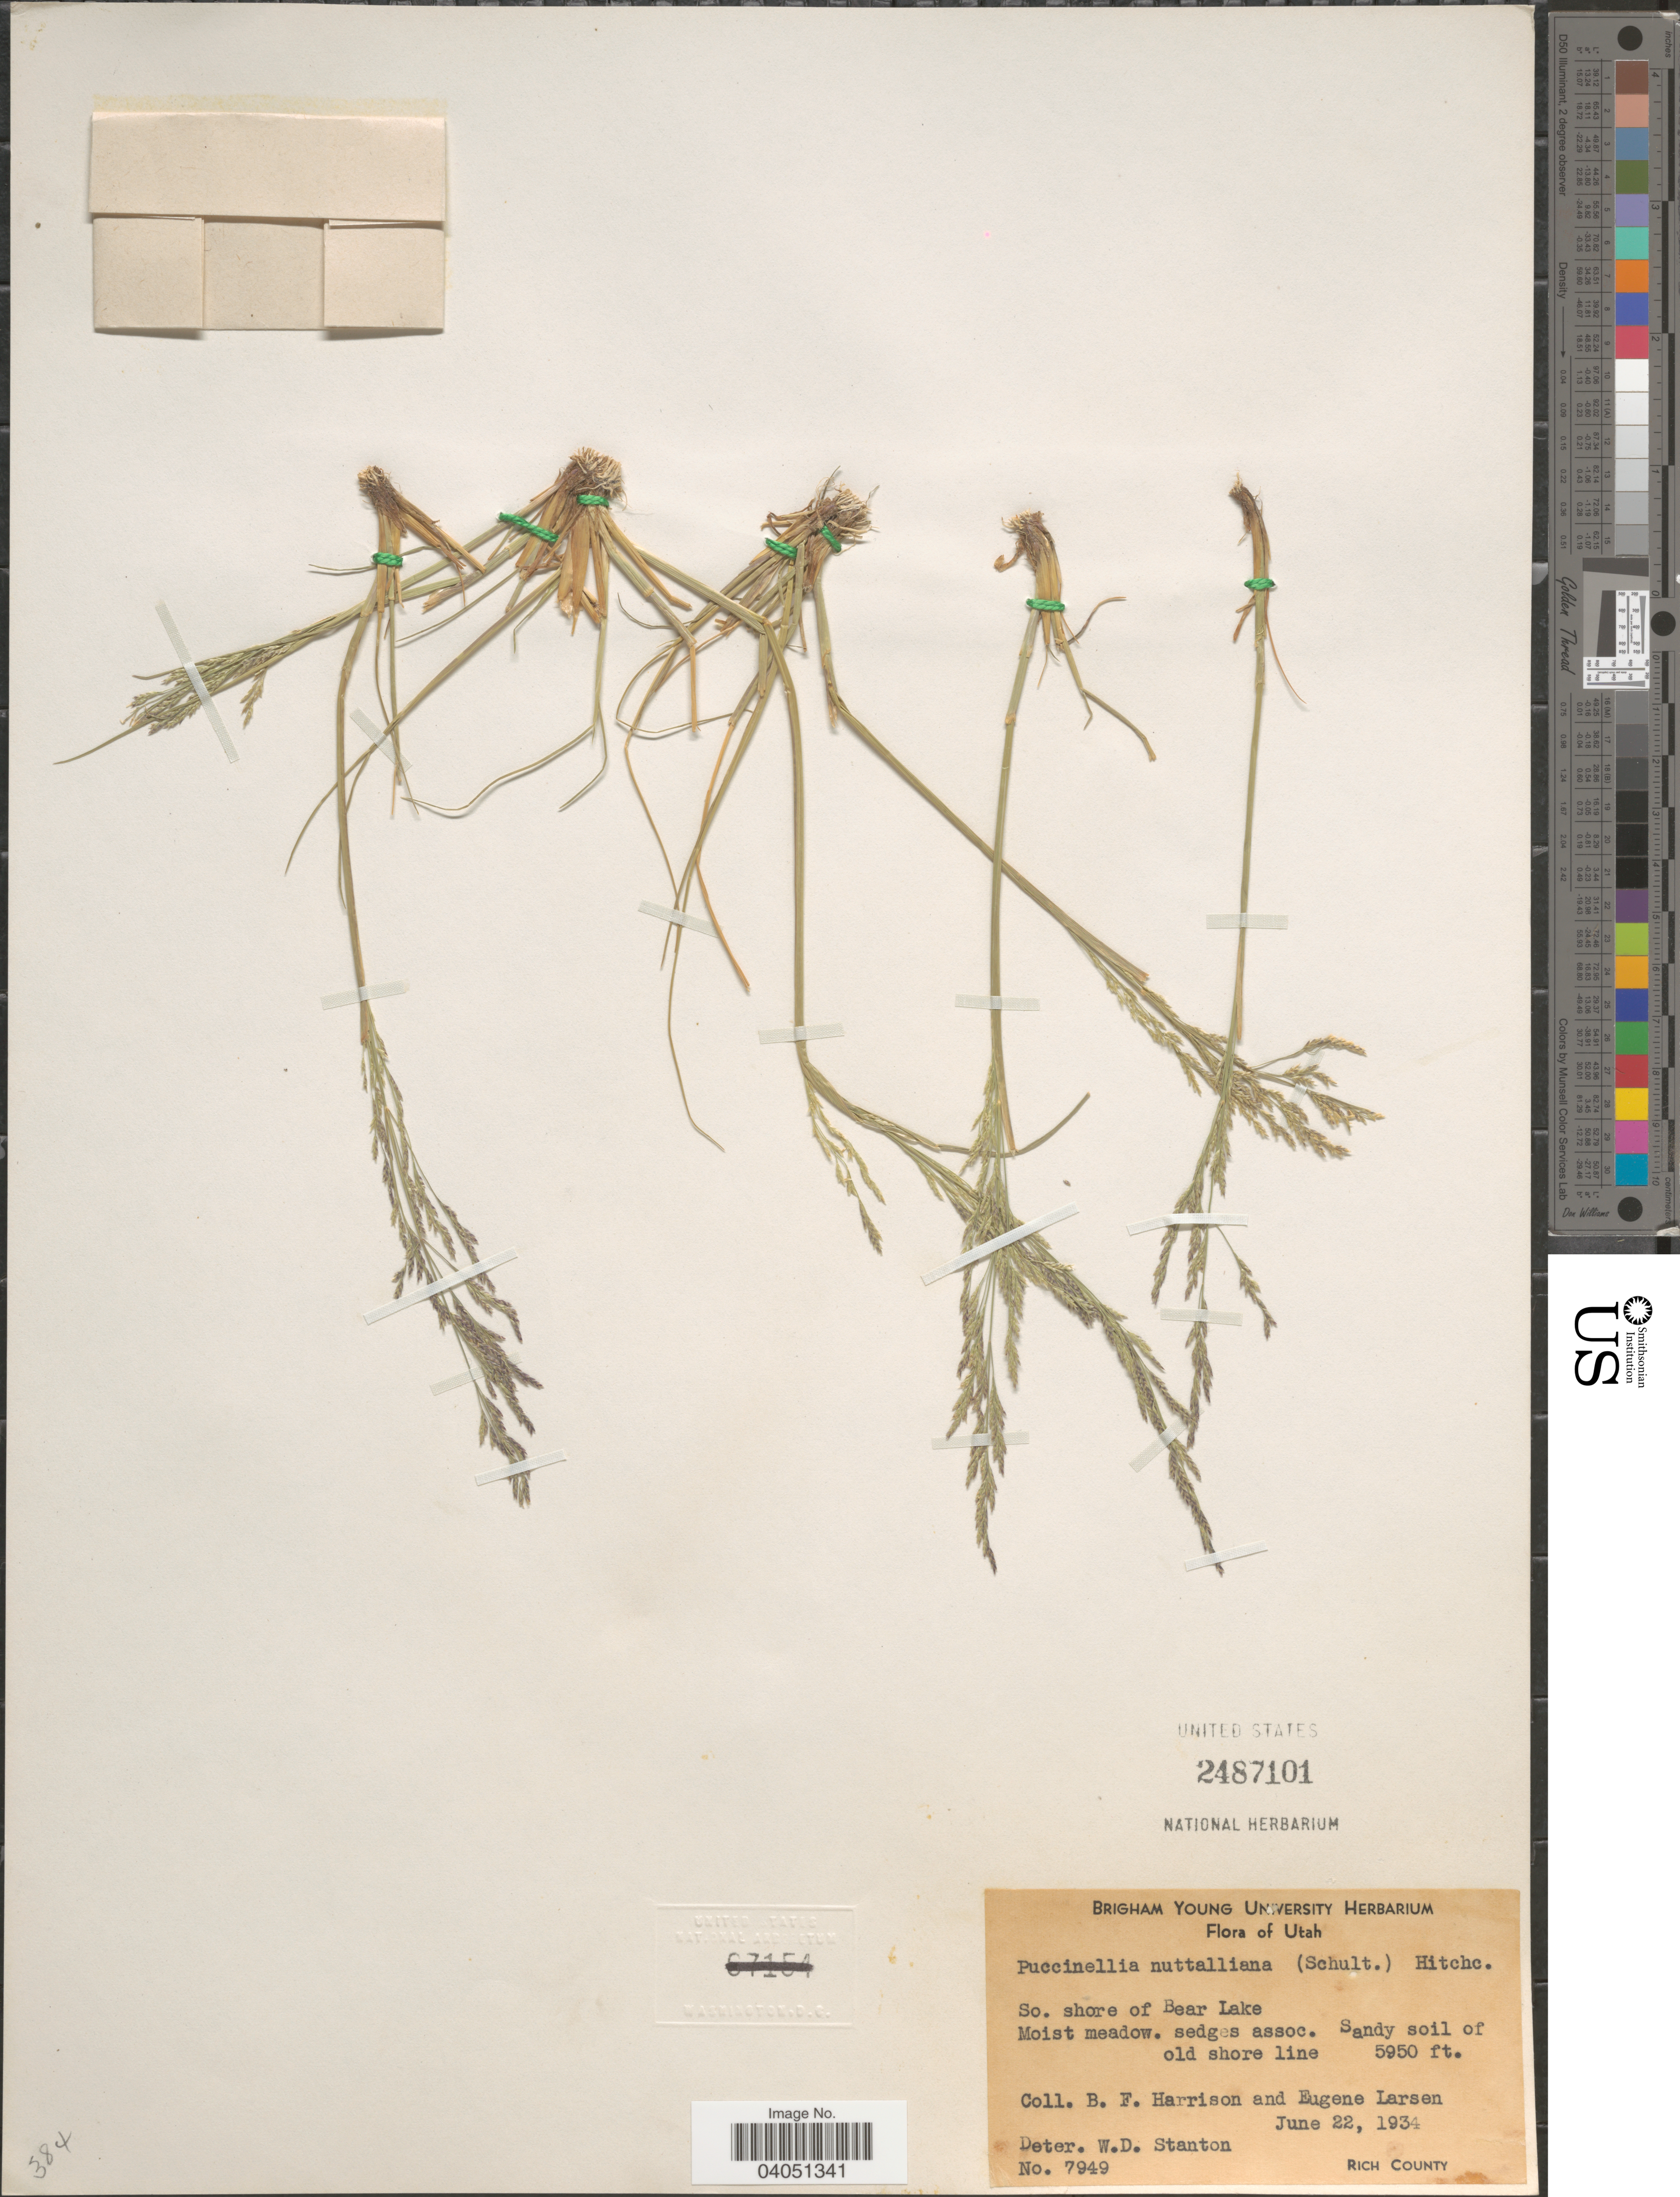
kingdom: Plantae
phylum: Tracheophyta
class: Liliopsida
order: Poales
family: Poaceae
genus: Puccinellia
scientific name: Puccinellia nuttalliana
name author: (Schult.) Hitchc.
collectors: B. F. Harrison & E. Larsen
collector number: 7949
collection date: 1934-06-22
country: United States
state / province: Utah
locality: So. shore of Bear Lake. Moist meadow. Sandy soil of old shore line. Rich County.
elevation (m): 1814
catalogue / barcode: US 2487101